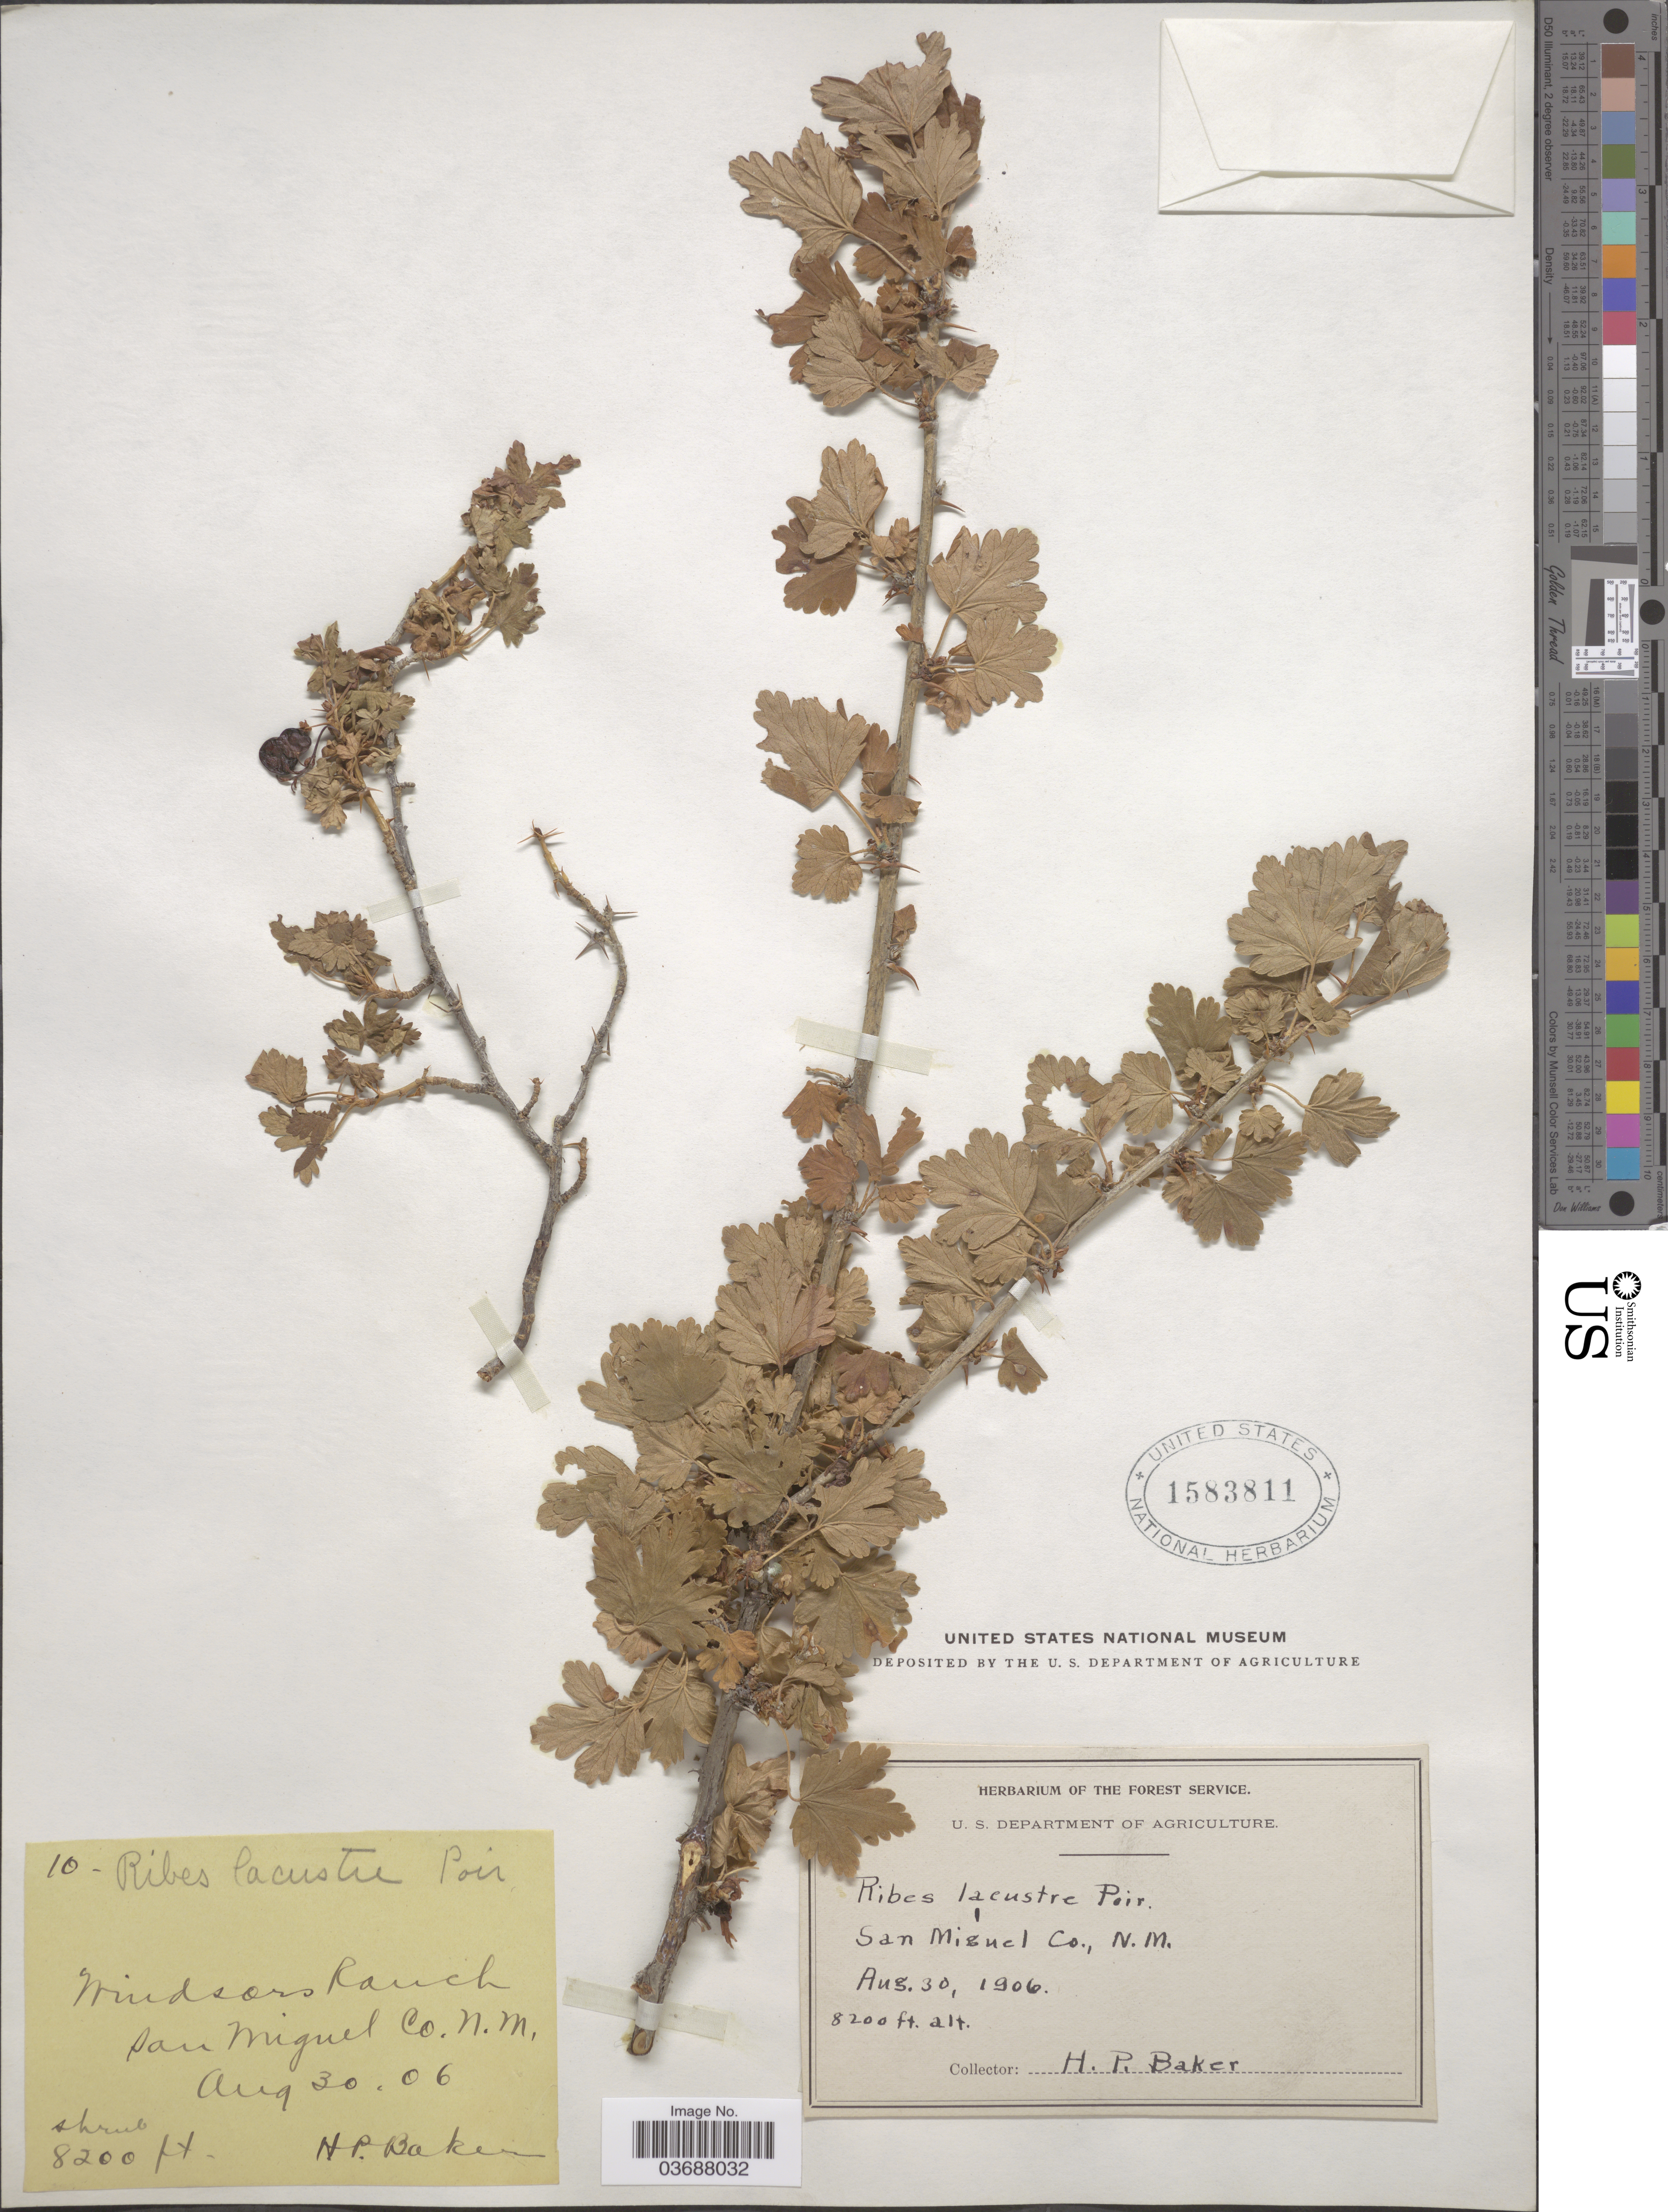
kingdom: Plantae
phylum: Tracheophyta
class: Magnoliopsida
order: Saxifragales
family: Grossulariaceae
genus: Ribes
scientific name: Ribes lacustre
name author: (Pers.) Poir.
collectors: H. P. Baker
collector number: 10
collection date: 1906-08-30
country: United States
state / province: New Mexico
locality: Windsors Ranch. San Miguel Co.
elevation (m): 2499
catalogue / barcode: US 1583811